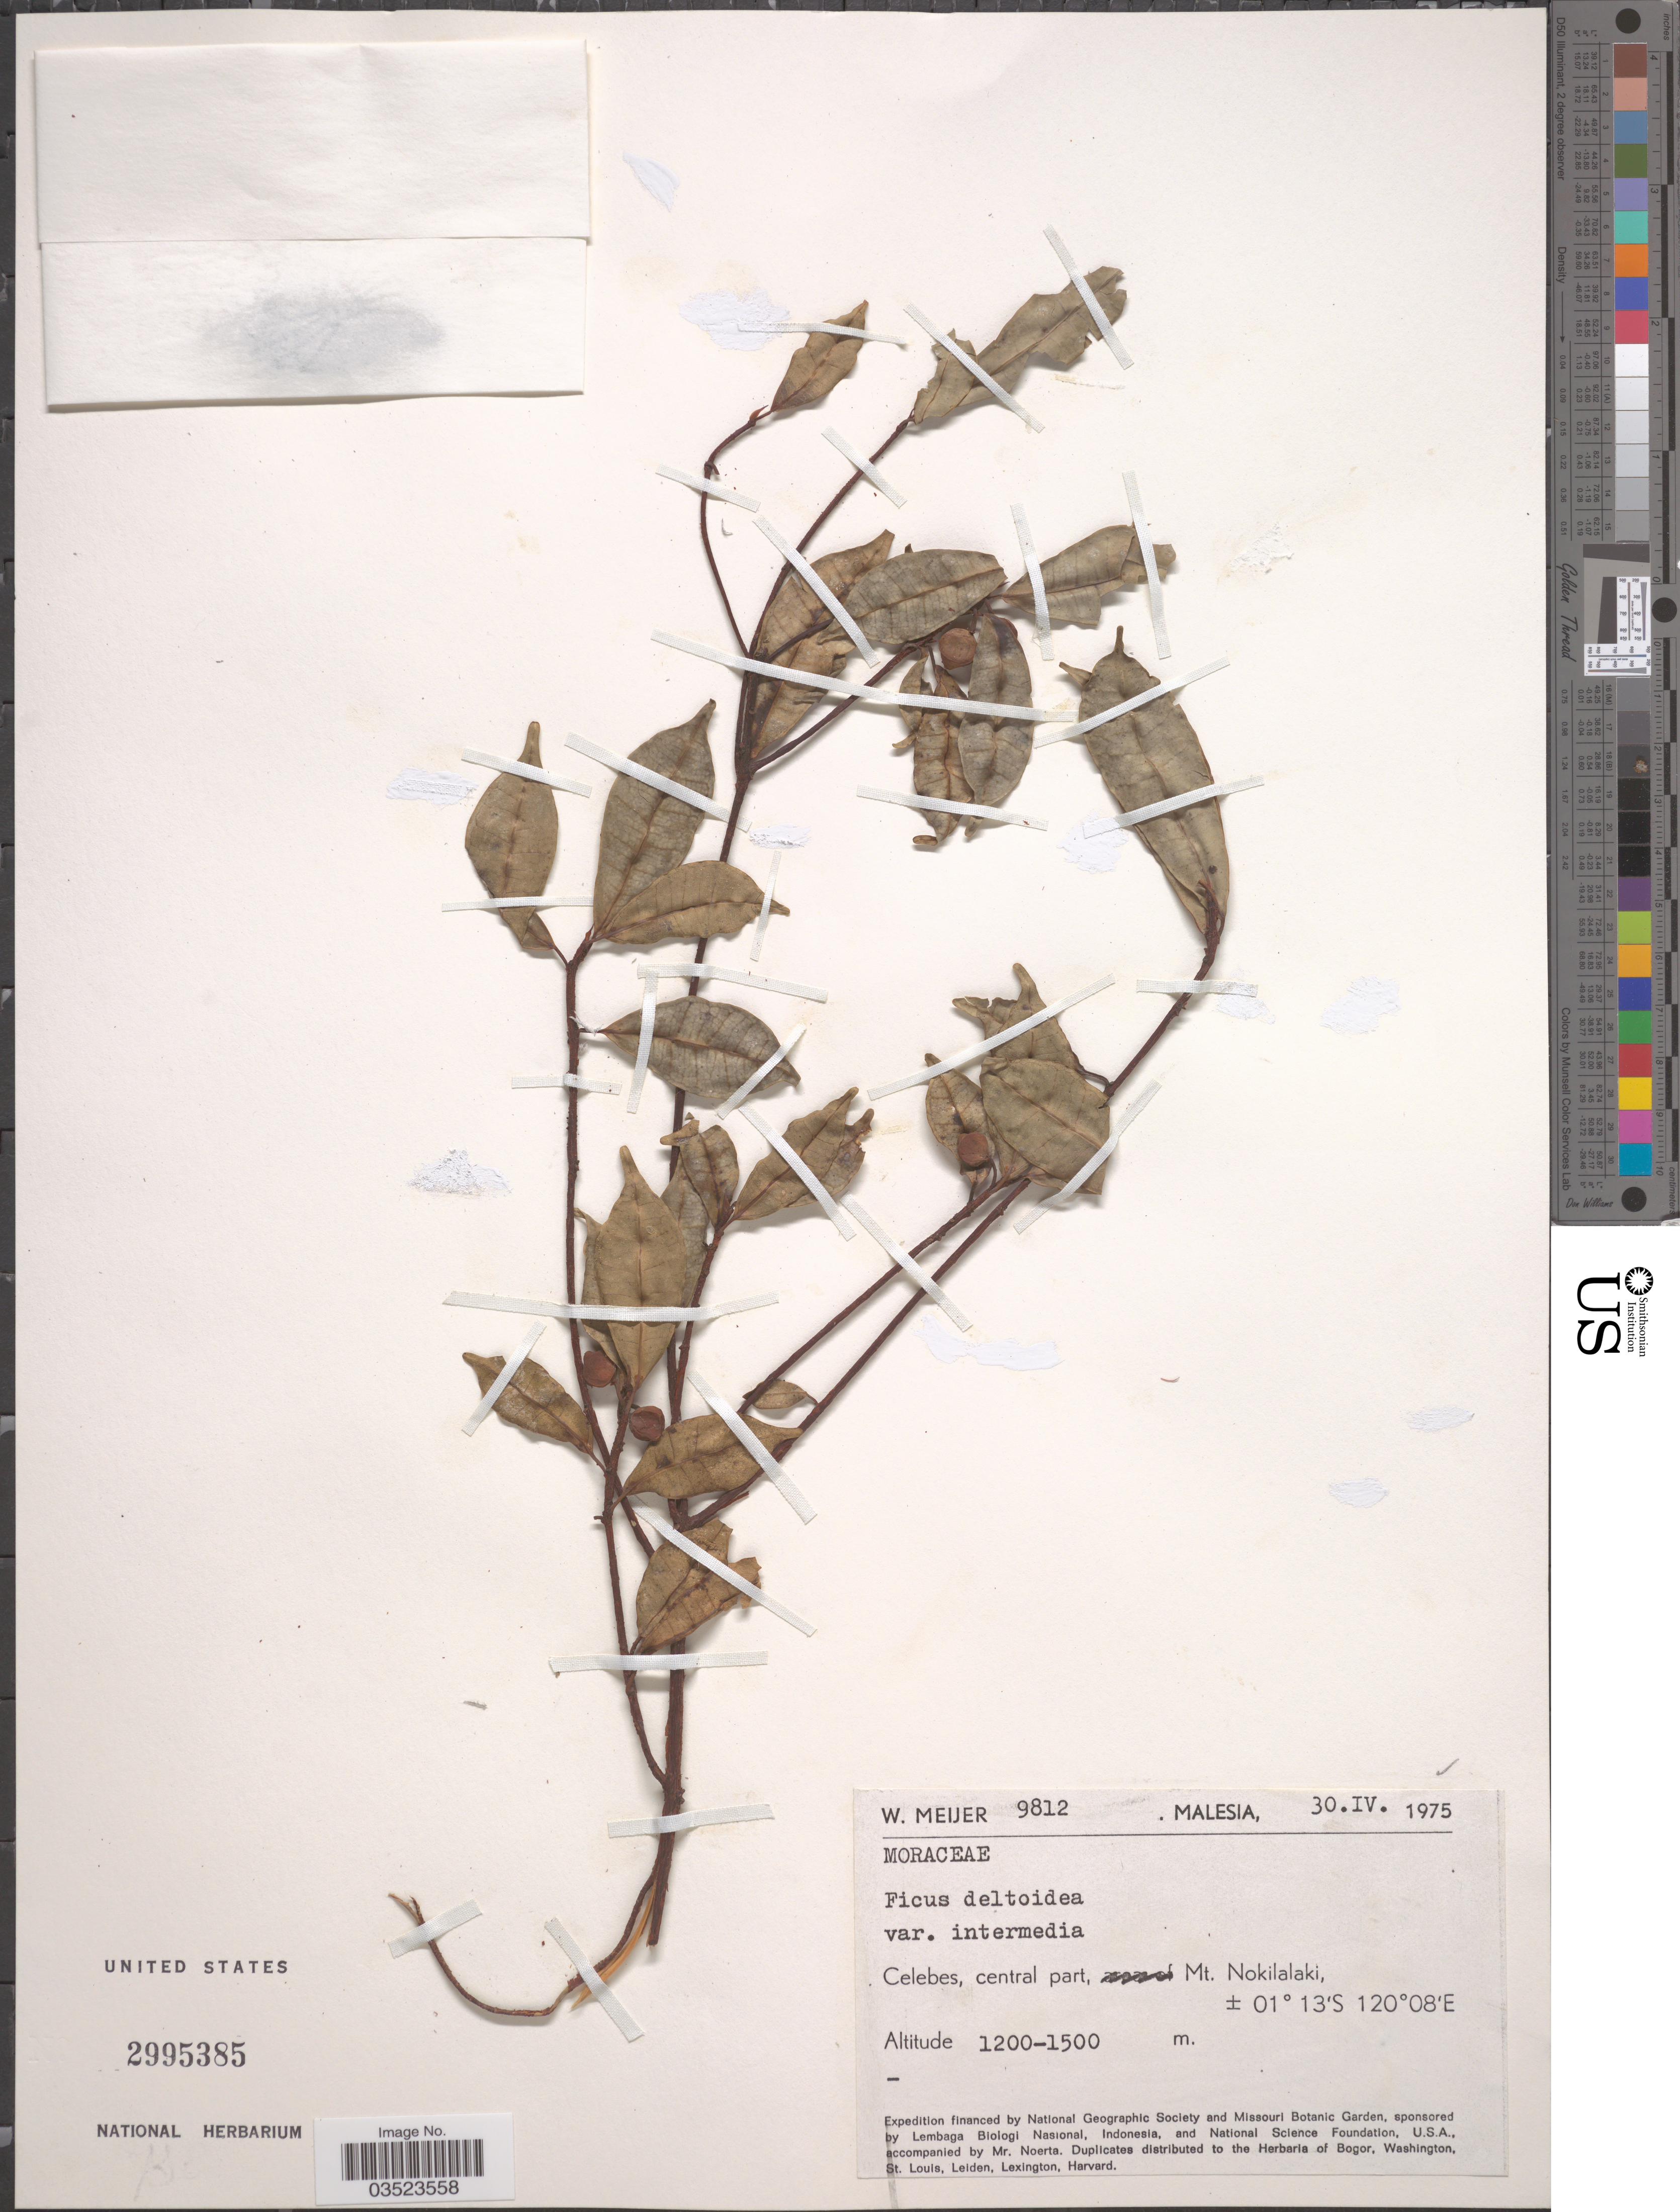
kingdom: Plantae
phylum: Tracheophyta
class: Magnoliopsida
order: Rosales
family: Moraceae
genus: Ficus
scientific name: Ficus deltoidea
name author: Jack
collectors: W. Meijer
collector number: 9812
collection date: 1975-04-30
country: Malaysia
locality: Malesia. Celebes, central part, Mt Nokilalaki.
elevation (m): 1200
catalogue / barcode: US 2995385